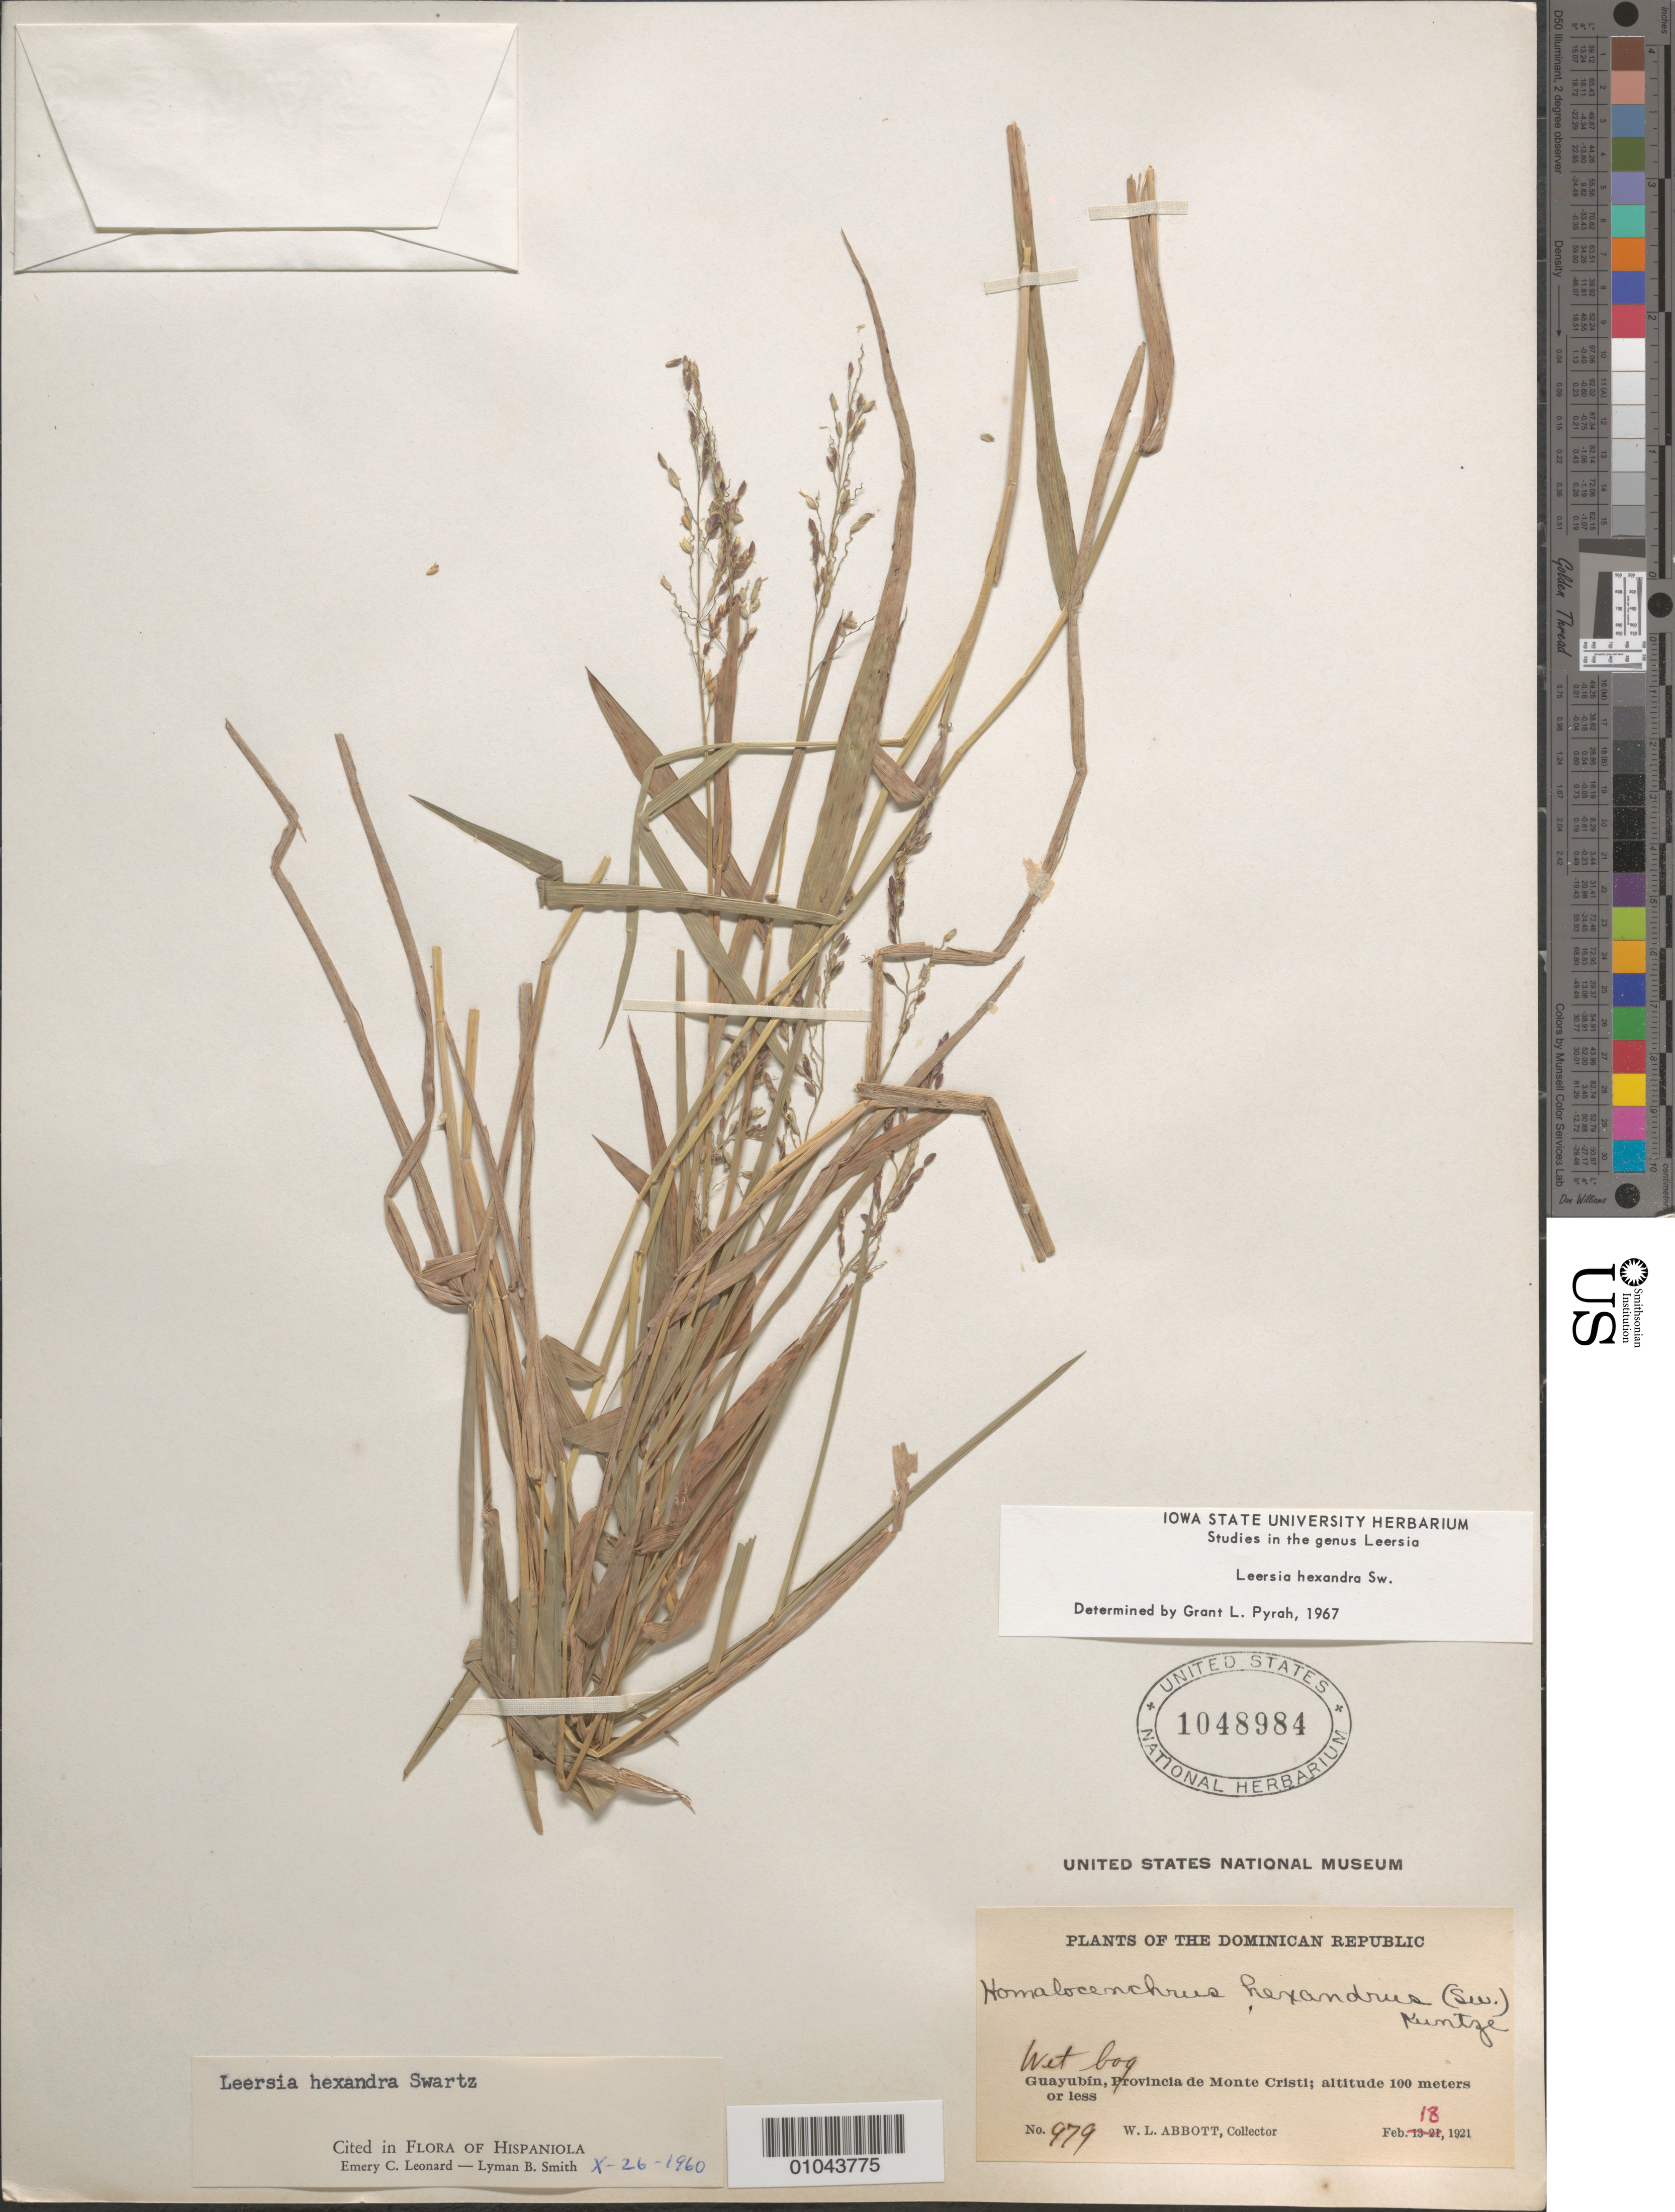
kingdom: Plantae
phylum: Tracheophyta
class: Liliopsida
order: Poales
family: Poaceae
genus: Leersia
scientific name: Leersia hexandra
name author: Sw.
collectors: W. L. Abbott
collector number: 979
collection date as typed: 18 Feb 1921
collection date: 1921-02-18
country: Dominican Republic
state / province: Monte Cristi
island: Hispaniola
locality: Guayubin, Provincia Monte Cristi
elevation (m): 0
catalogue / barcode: US 1048984